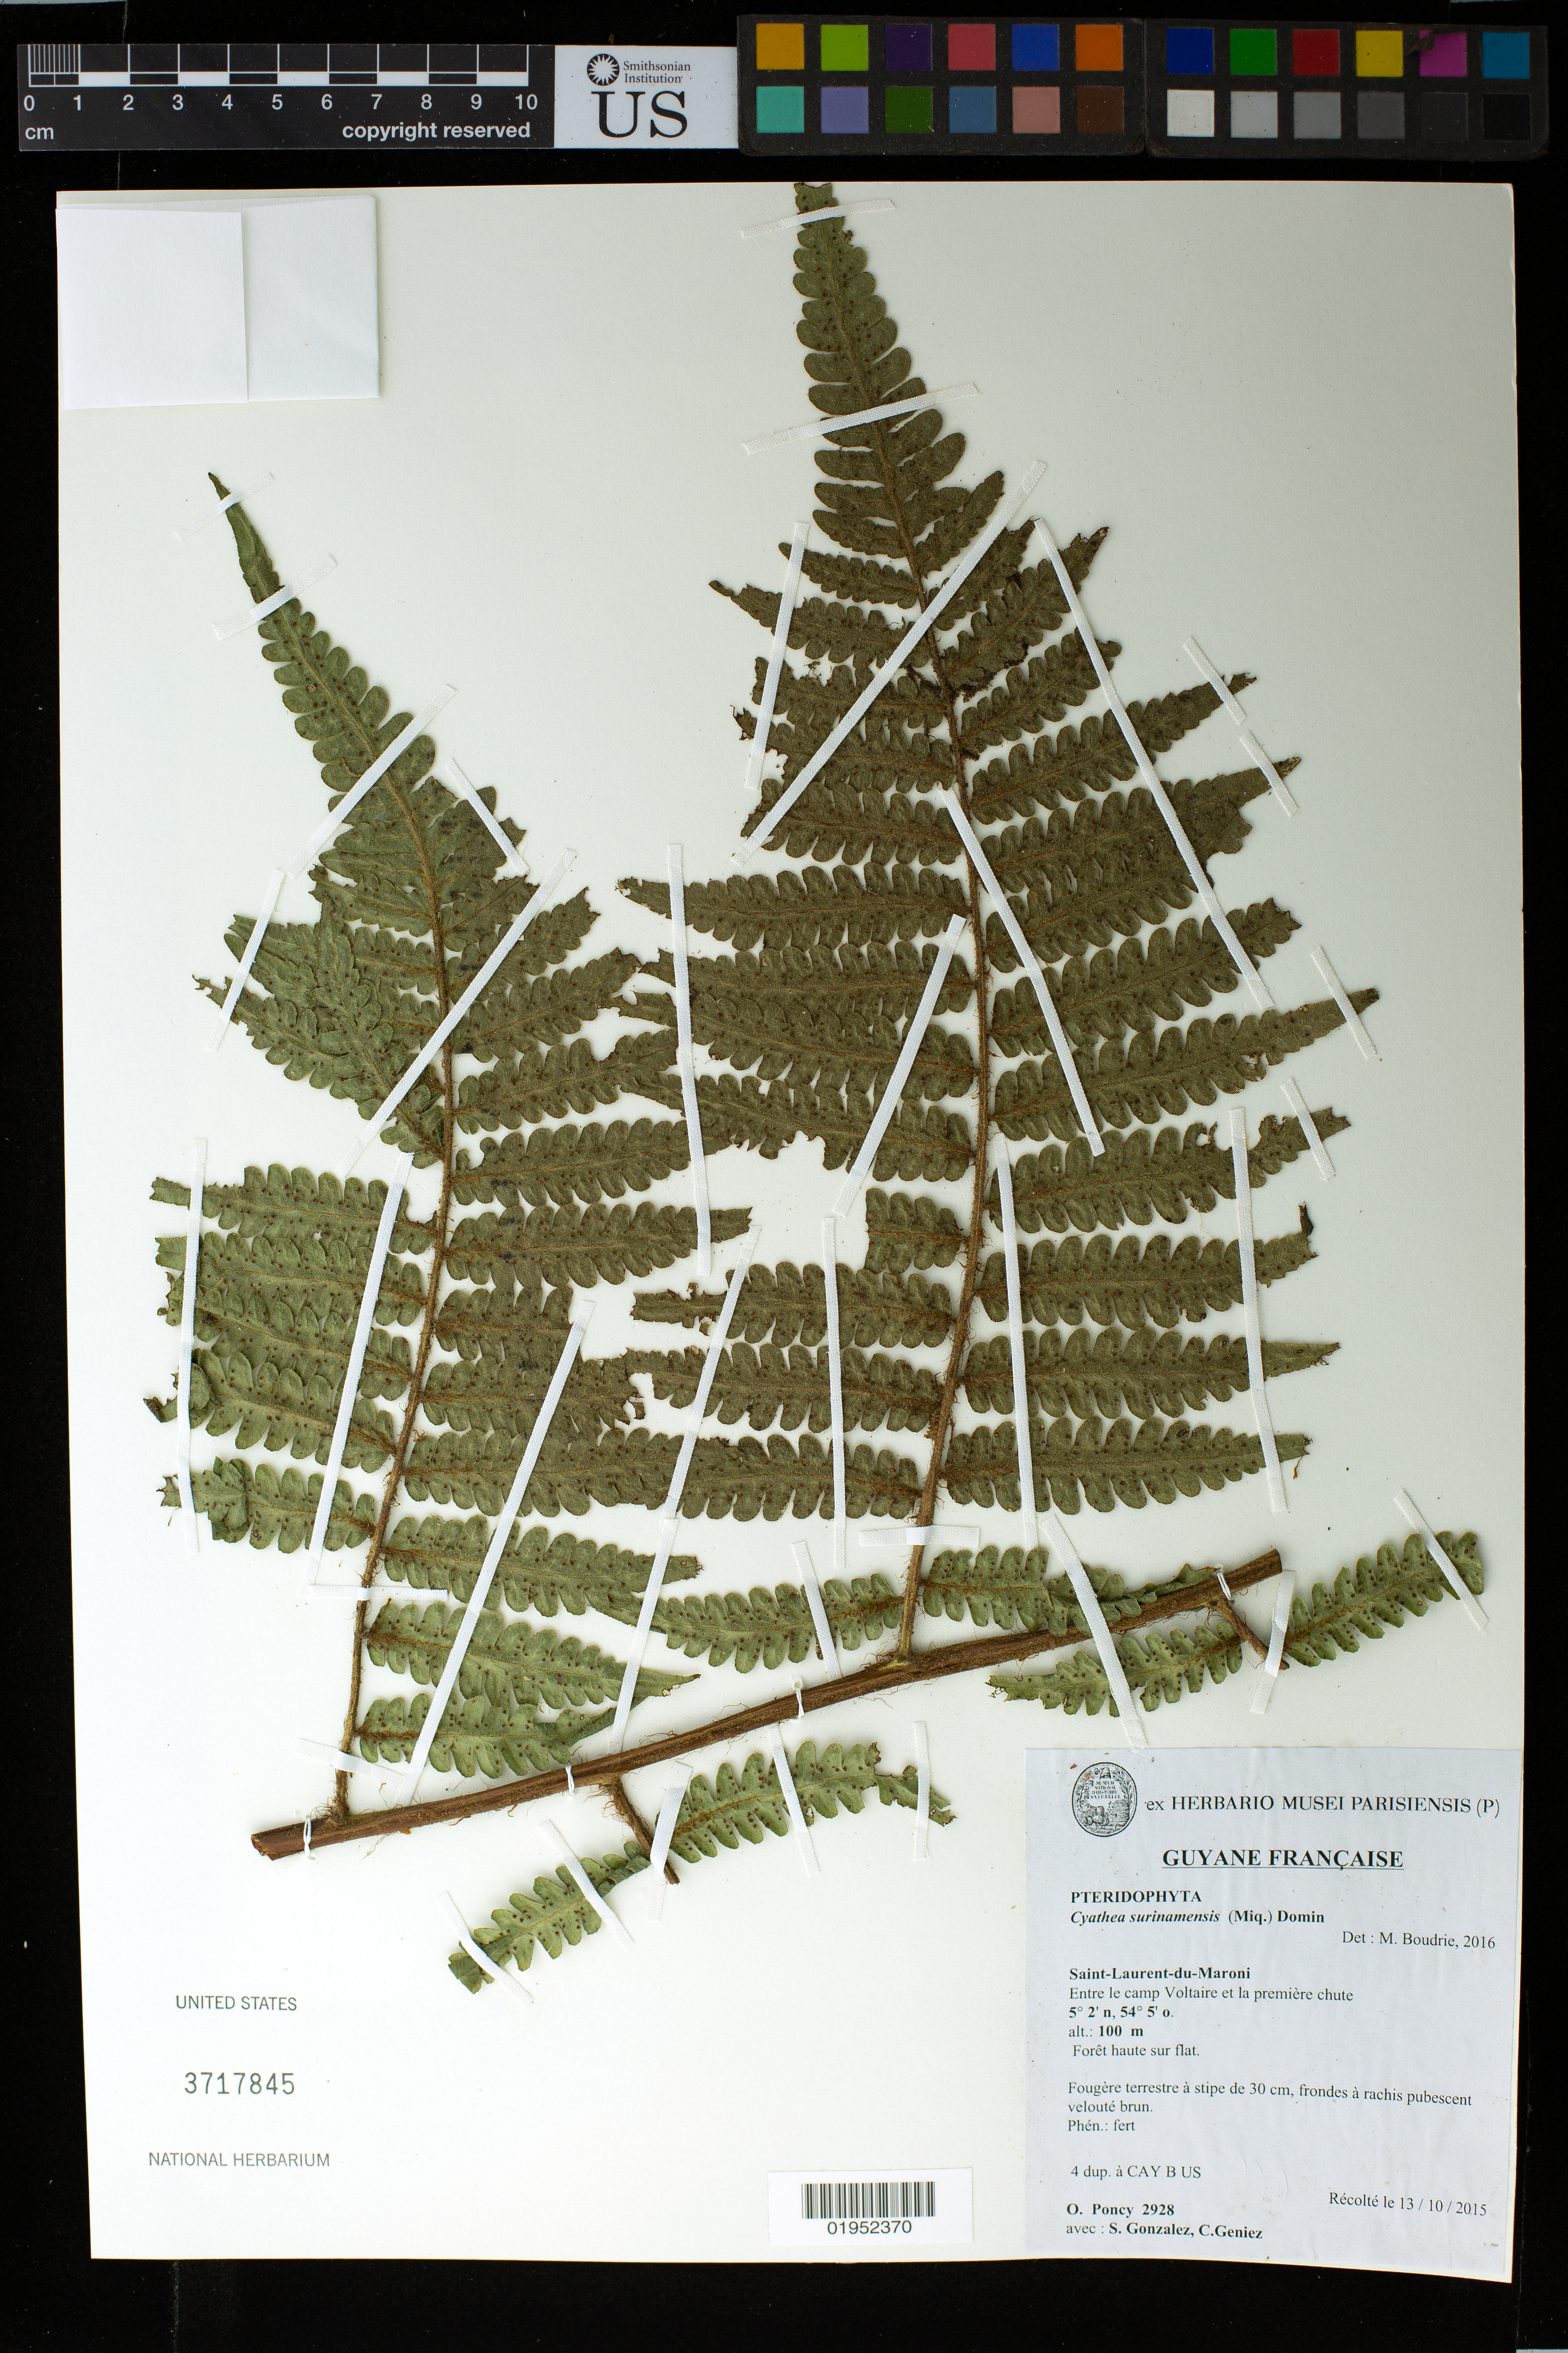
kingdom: Plantae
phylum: Tracheophyta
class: Polypodiopsida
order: Cyatheales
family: Cyatheaceae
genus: Cyathea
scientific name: Cyathea surinamensis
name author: (Miq.) Domin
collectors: O. Poncy, S. Gonzalez & C. Geniez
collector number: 2928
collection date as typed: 13 Oct 2015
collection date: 2015-10-13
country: French Guiana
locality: Saint-Laurent-du-Maroni: Entre le camp Voltaire et la premiere chute a 1 km du camp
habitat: Foret haute sur flat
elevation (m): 100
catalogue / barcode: US 3717845